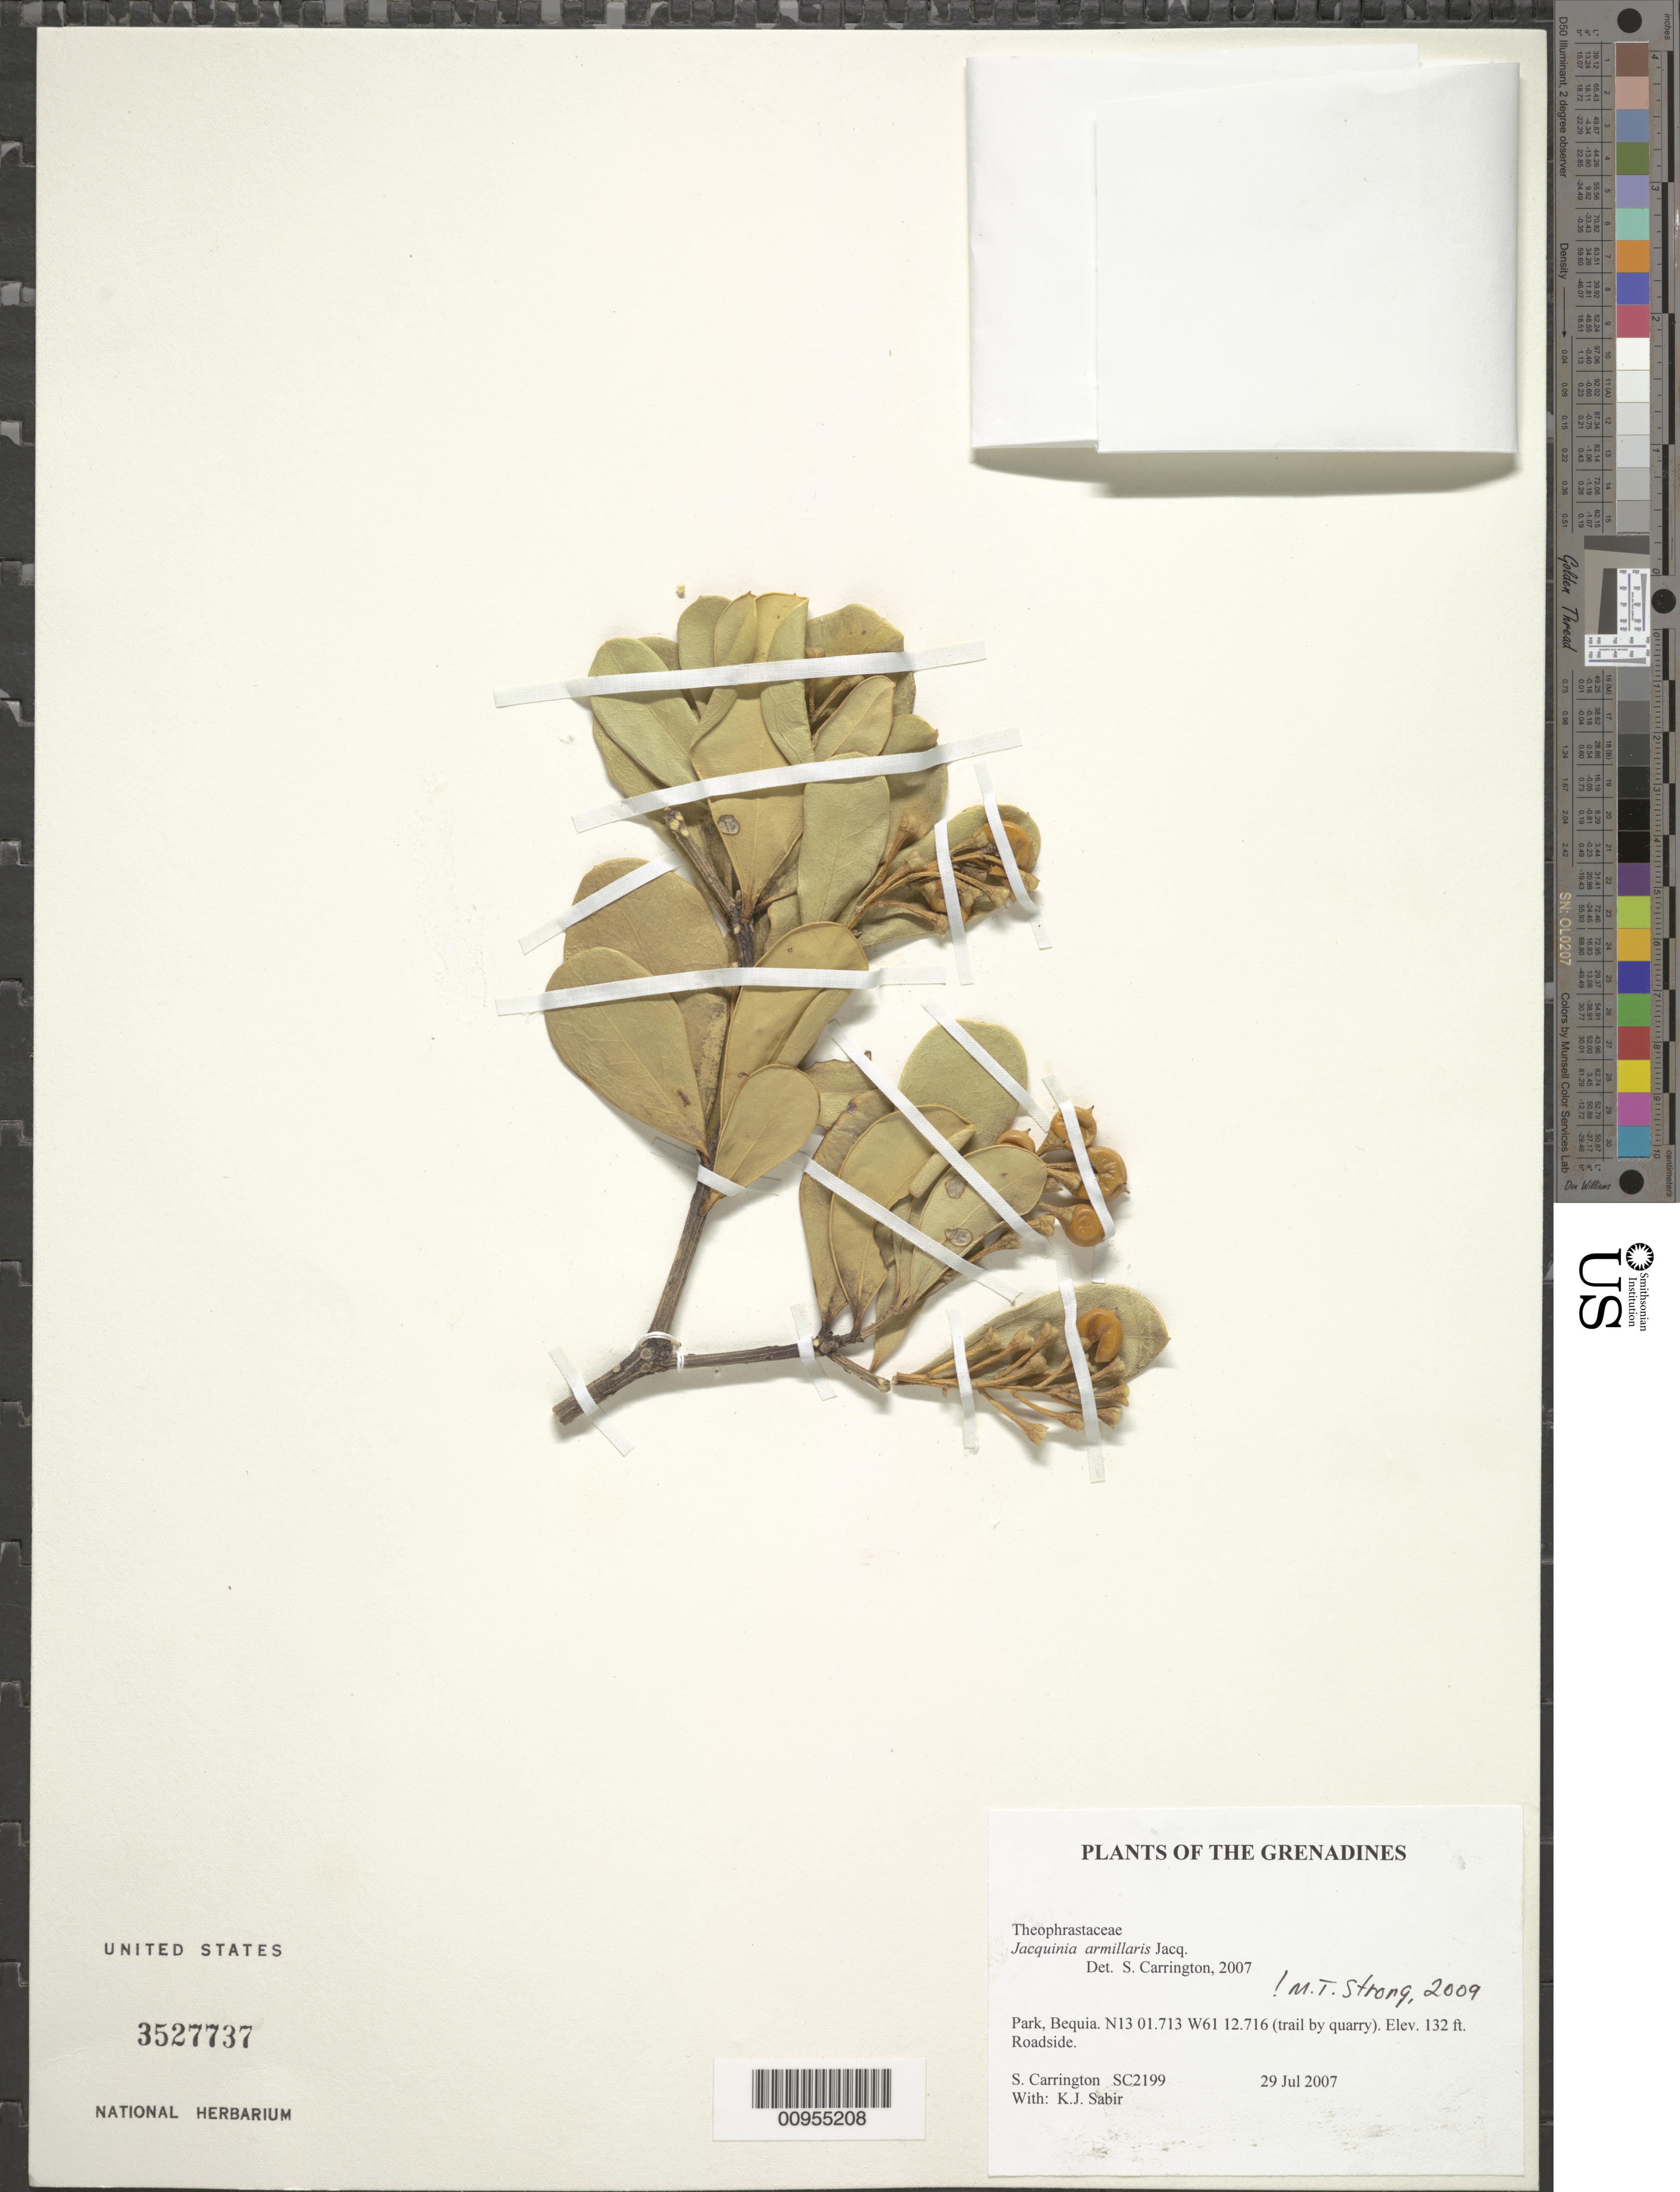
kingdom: Plantae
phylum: Tracheophyta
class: Magnoliopsida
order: Ericales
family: Primulaceae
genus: Jacquinia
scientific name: Jacquinia armillaris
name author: Jacq.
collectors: C. M. S. Carrington & K. Sabir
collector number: SC 2199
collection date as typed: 29 Jul 2007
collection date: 2007-07-29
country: St. Vincent - Grenadines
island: Bequia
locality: Park, Bequia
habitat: trail by quar; roadside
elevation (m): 40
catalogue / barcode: US 3527737